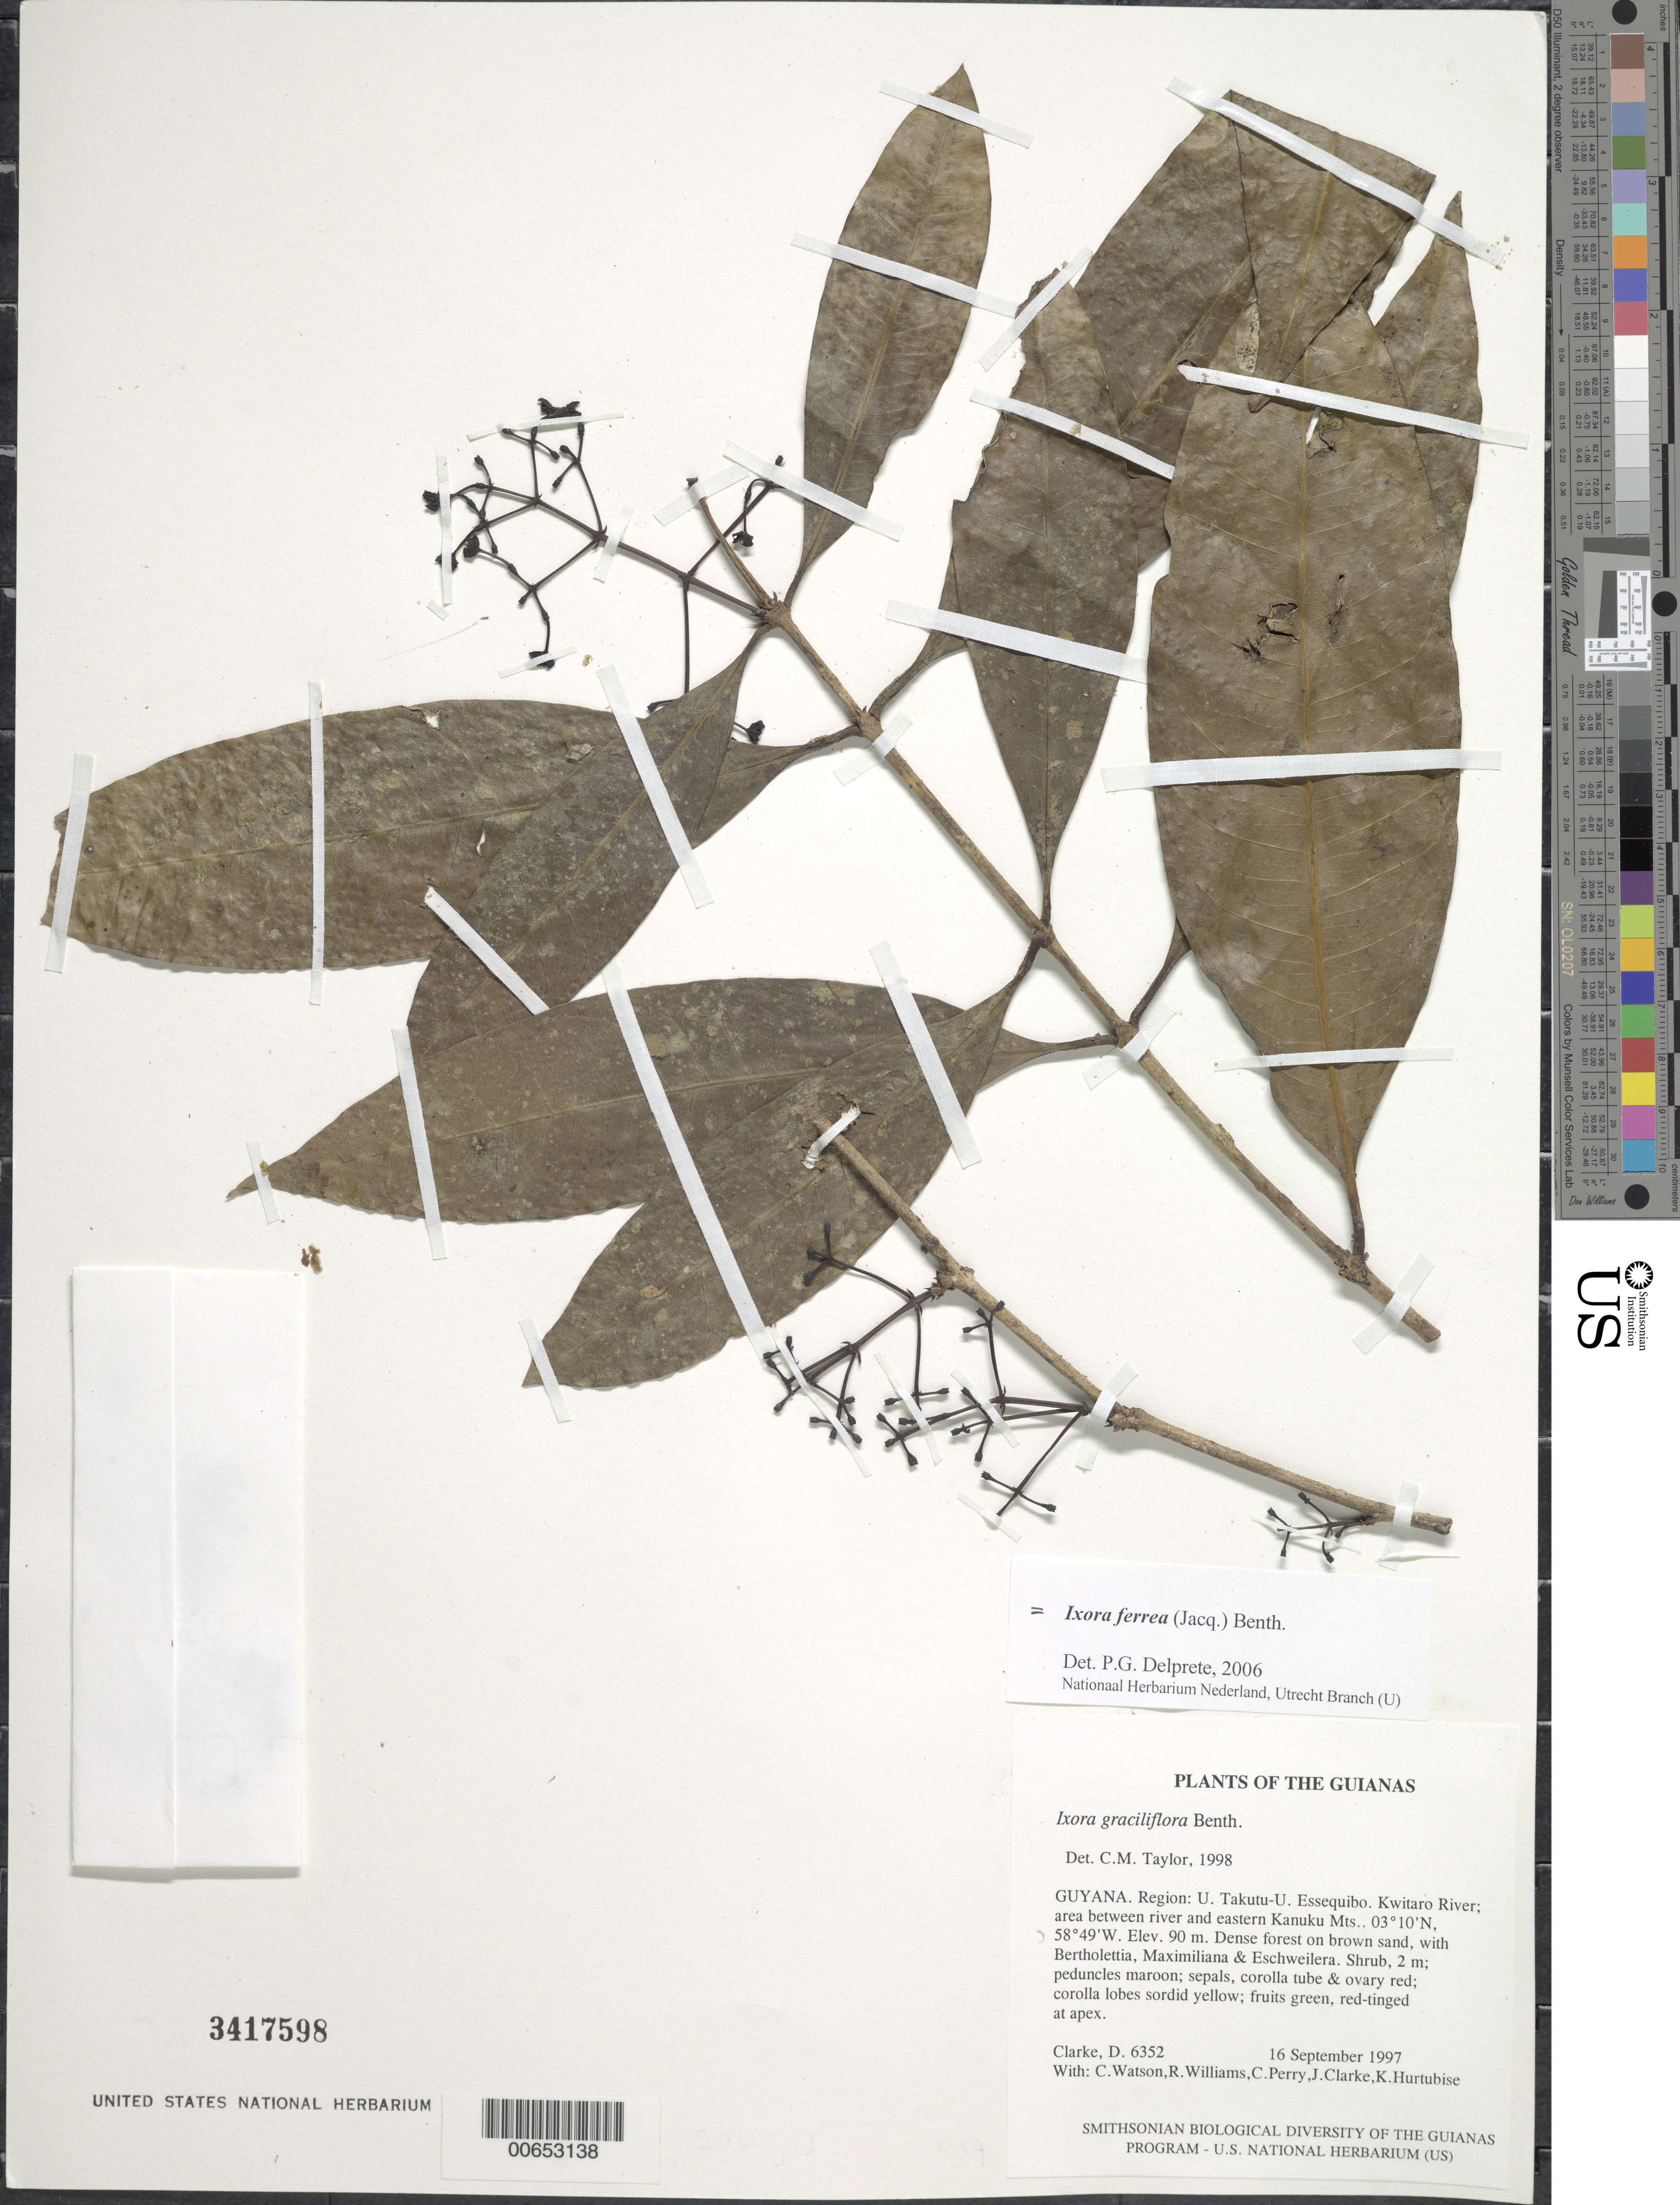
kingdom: Plantae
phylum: Tracheophyta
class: Magnoliopsida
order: Gentianales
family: Rubiaceae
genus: Ixora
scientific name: Ixora ferrea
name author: (Jacq.) Benth.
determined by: Delprete, P. G., Herb. de Guyane Cay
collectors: H. D. Clarke, C. Watson, R. Williams, C. Perry, J. Clarke & K. Hurtubise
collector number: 6352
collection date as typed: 16 September 1997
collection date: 1997-09-16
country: Guyana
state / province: U. Takutu-U. Essequibo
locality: Kwitaro River; area between river and eastern Kanuku Mts.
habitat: Dense forest on brown sand, with Bertholettia, Maximiliana & Eschweilera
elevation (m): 90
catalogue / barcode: US 3417598